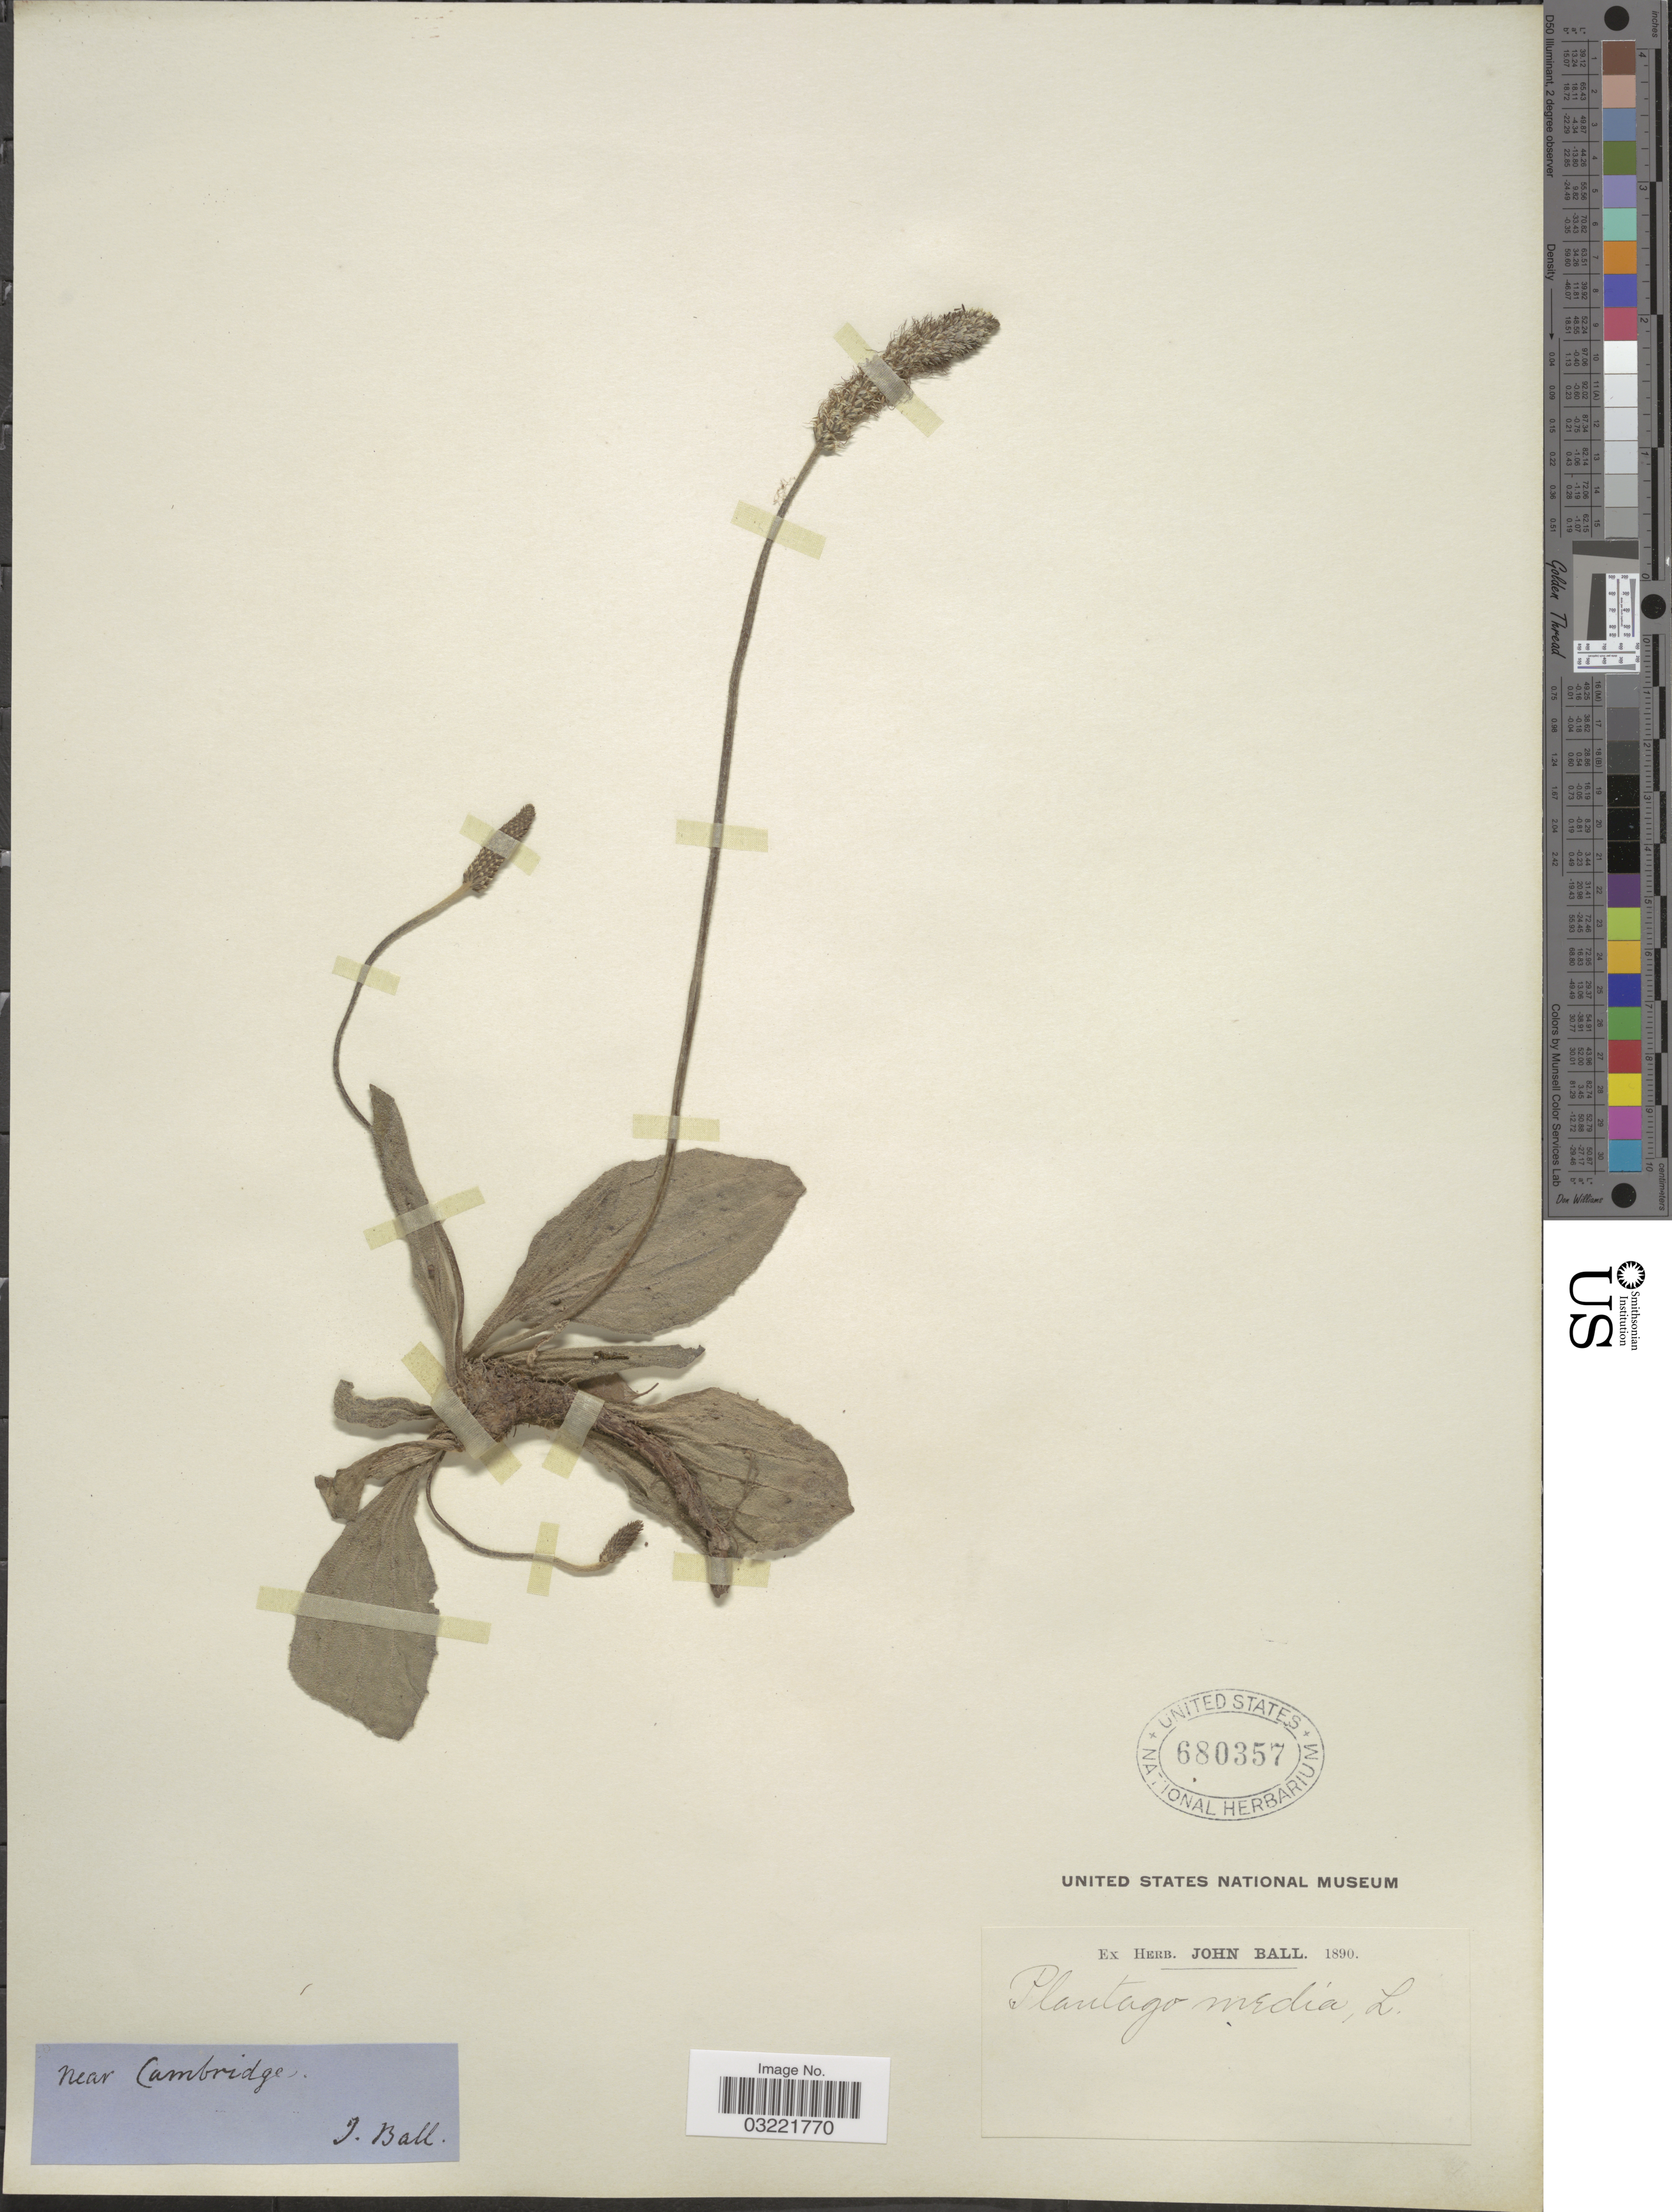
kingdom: Plantae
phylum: Tracheophyta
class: Magnoliopsida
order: Lamiales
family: Plantaginaceae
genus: Plantago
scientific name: Plantago media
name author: L.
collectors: J. Ball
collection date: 1890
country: United Kingdom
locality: Near Cambridge.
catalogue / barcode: US 680357